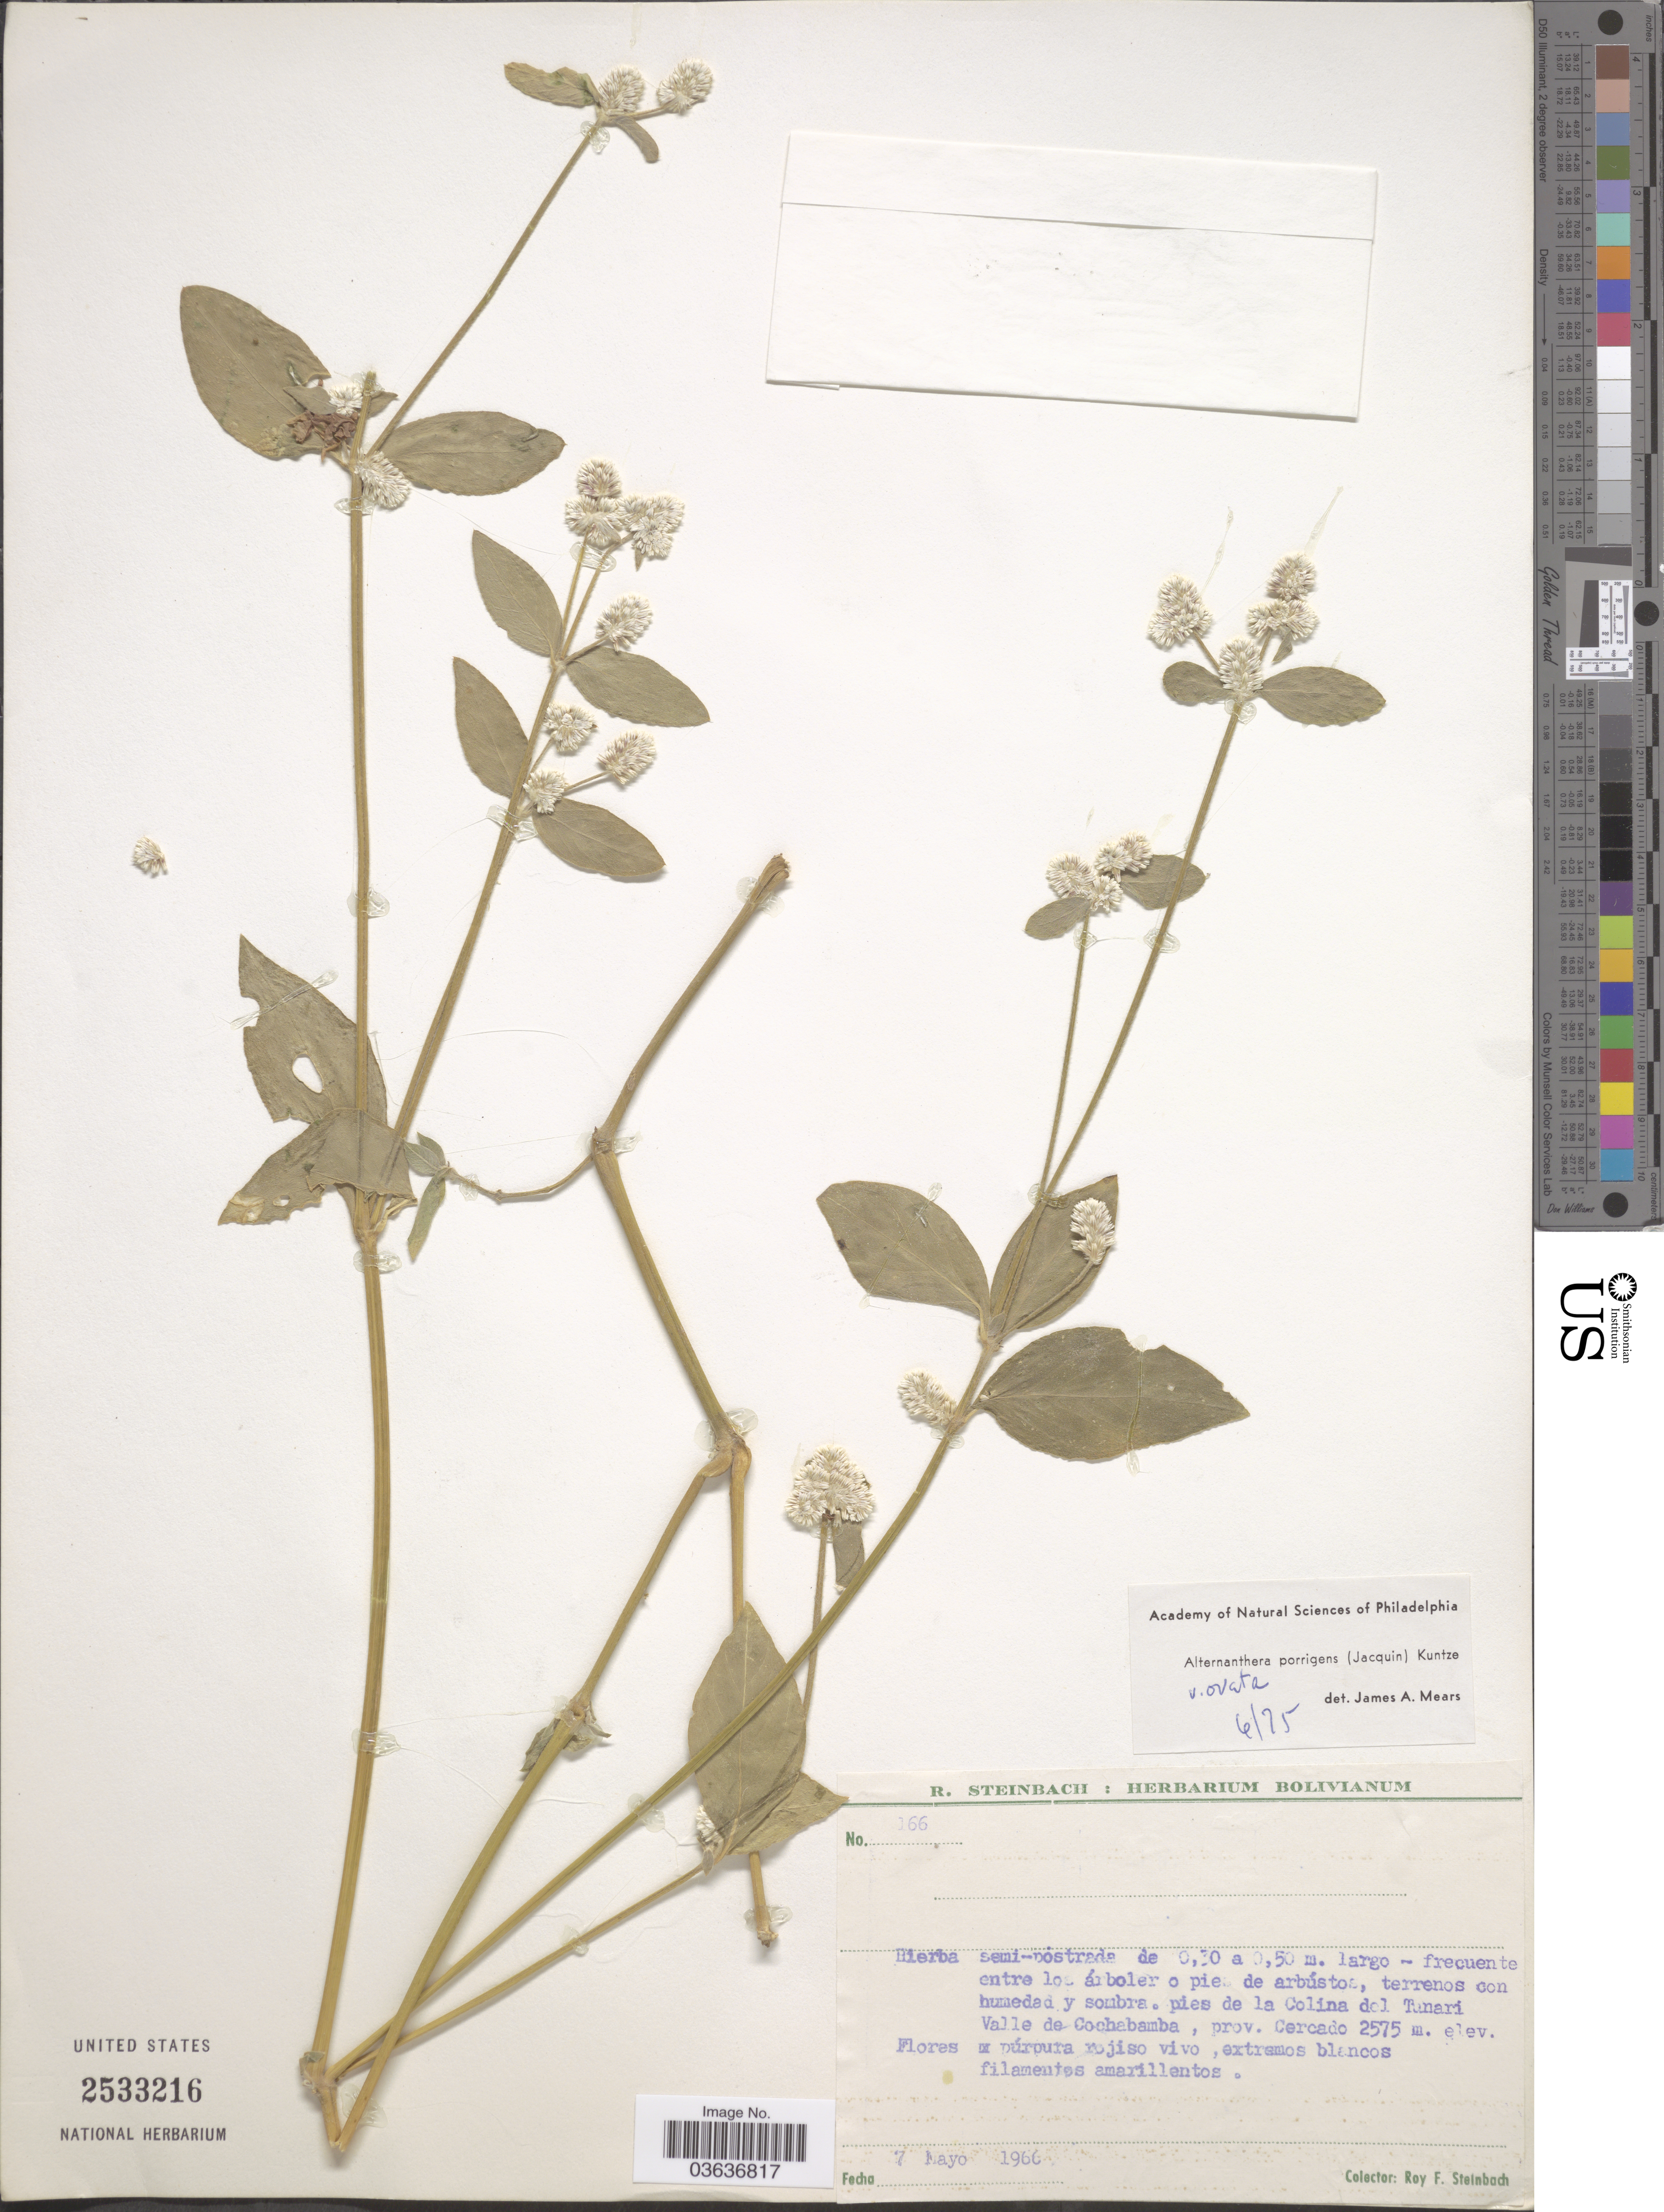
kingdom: Plantae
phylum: Tracheophyta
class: Magnoliopsida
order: Caryophyllales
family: Amaranthaceae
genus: Alternanthera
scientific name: Alternanthera porrigens var. ovata Mears var. nov. ined.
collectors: R. F. Steinbach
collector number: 166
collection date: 1966-05-07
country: Bolivia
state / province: Cochabamba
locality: Pies de la Colina del Tanari Valle de Cochabamba, prov. Cercado.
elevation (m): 2575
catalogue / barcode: US 2533216